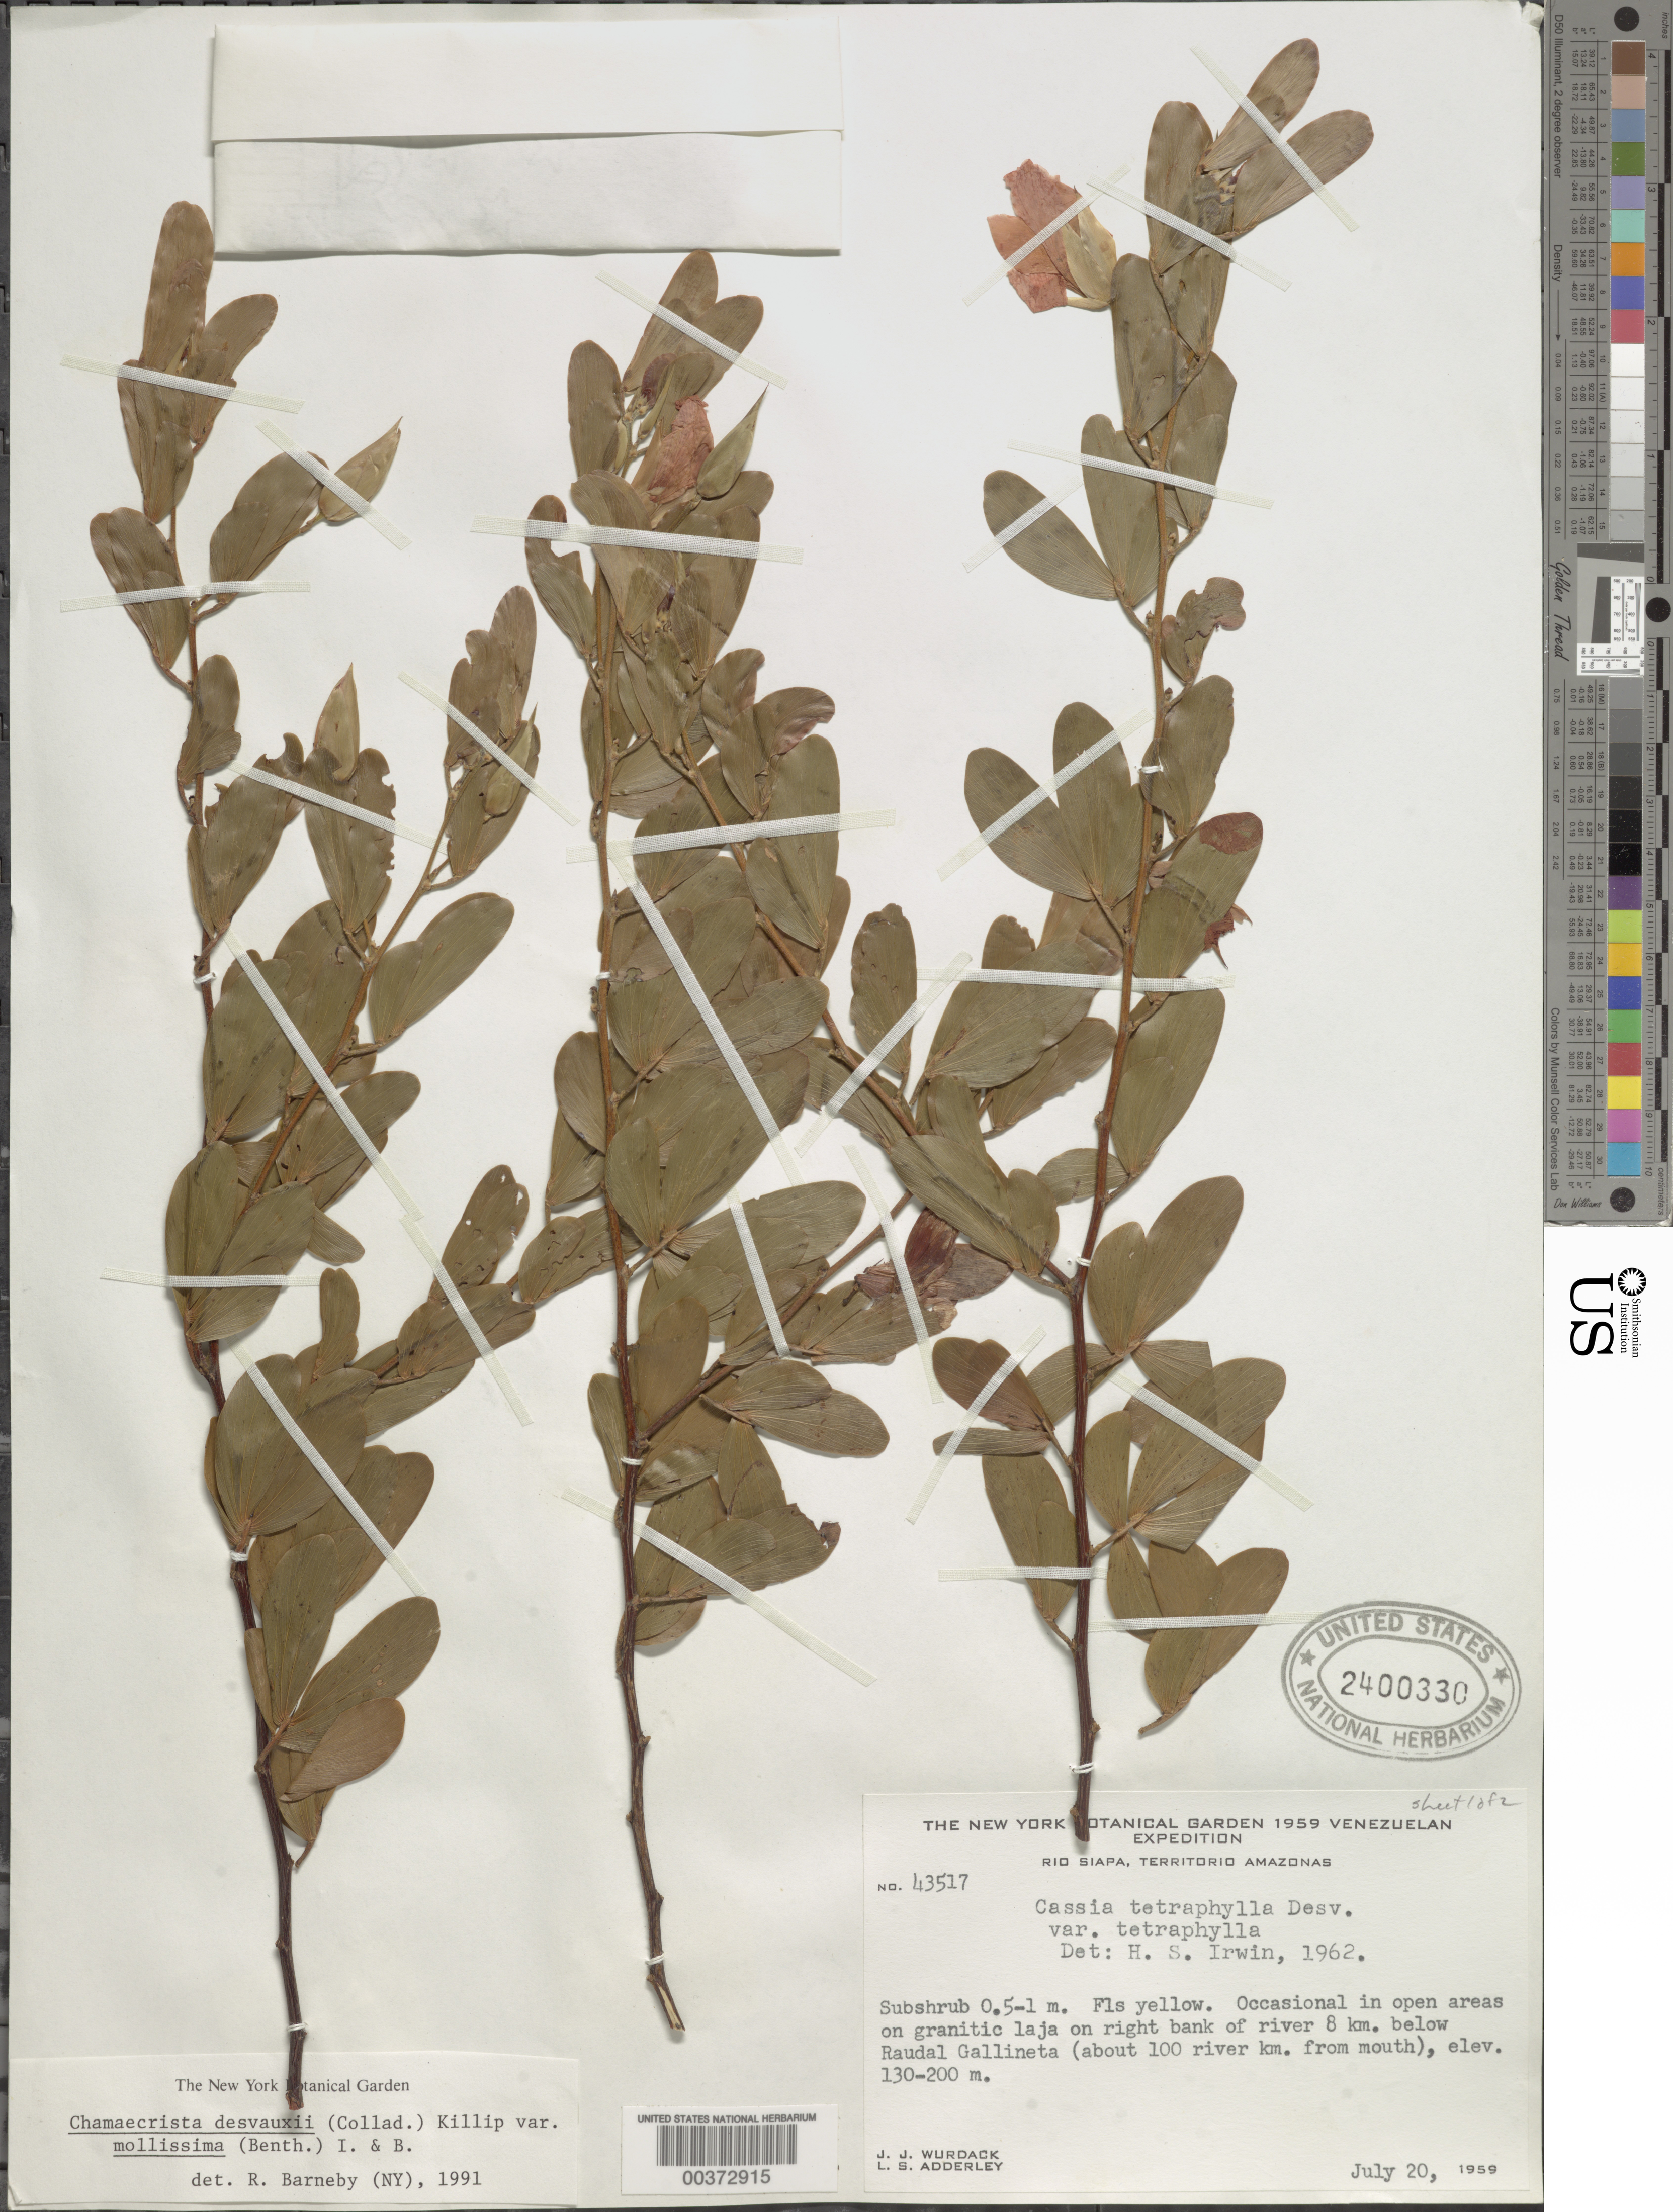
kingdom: Plantae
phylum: Tracheophyta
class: Magnoliopsida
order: Fabales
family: Fabaceae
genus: Chamaecrista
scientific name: Chamaecrista desvauxii var. mollissima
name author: (Benth.) H.S. Irwin & Barneby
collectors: J. J. Wurdack & L. S. Adderley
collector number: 43517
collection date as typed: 20 Jul 1959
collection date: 1959-07-20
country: Venezuela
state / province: Amazonas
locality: On right bank of river 8 km below raudal gallineta, about 100 km from mouth; rio siapa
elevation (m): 130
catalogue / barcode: US 2400330